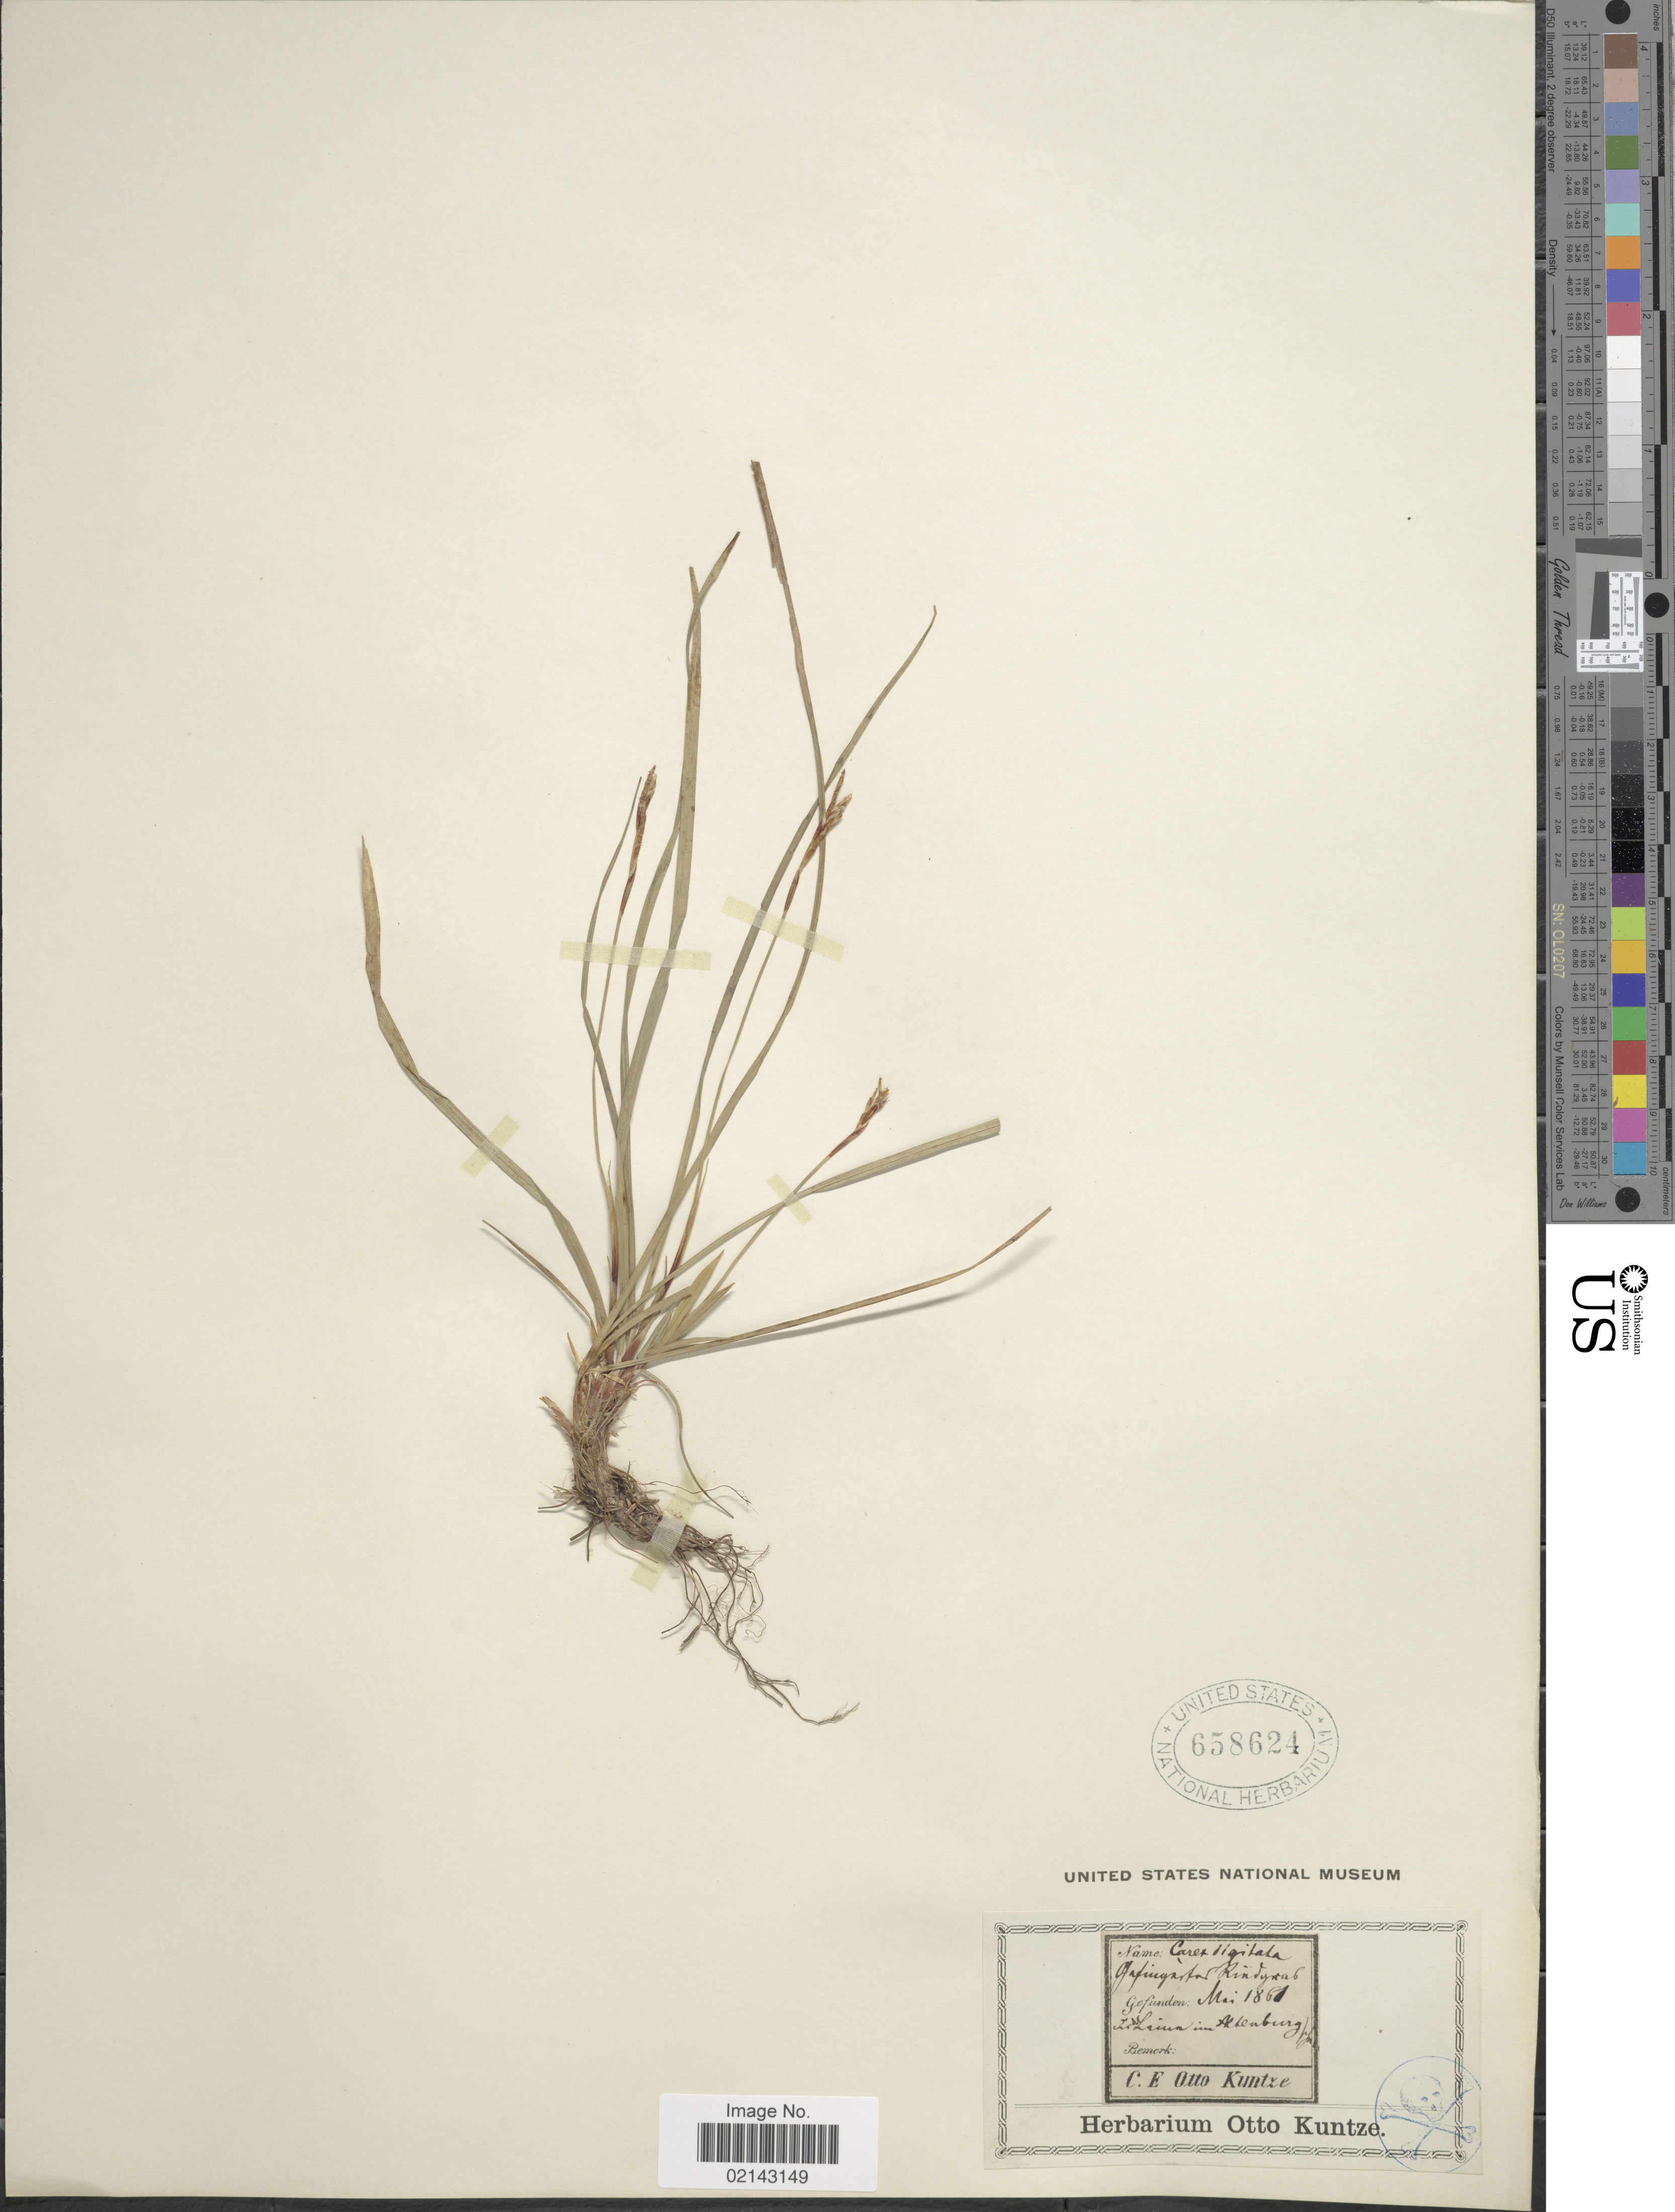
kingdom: Plantae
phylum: Tracheophyta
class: Liliopsida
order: Poales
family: Cyperaceae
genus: Carex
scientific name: Carex digitata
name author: L.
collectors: C.E.O. Kuntze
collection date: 1861-05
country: Germany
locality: In Laina im Neuburg [interpreted]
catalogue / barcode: US 658624